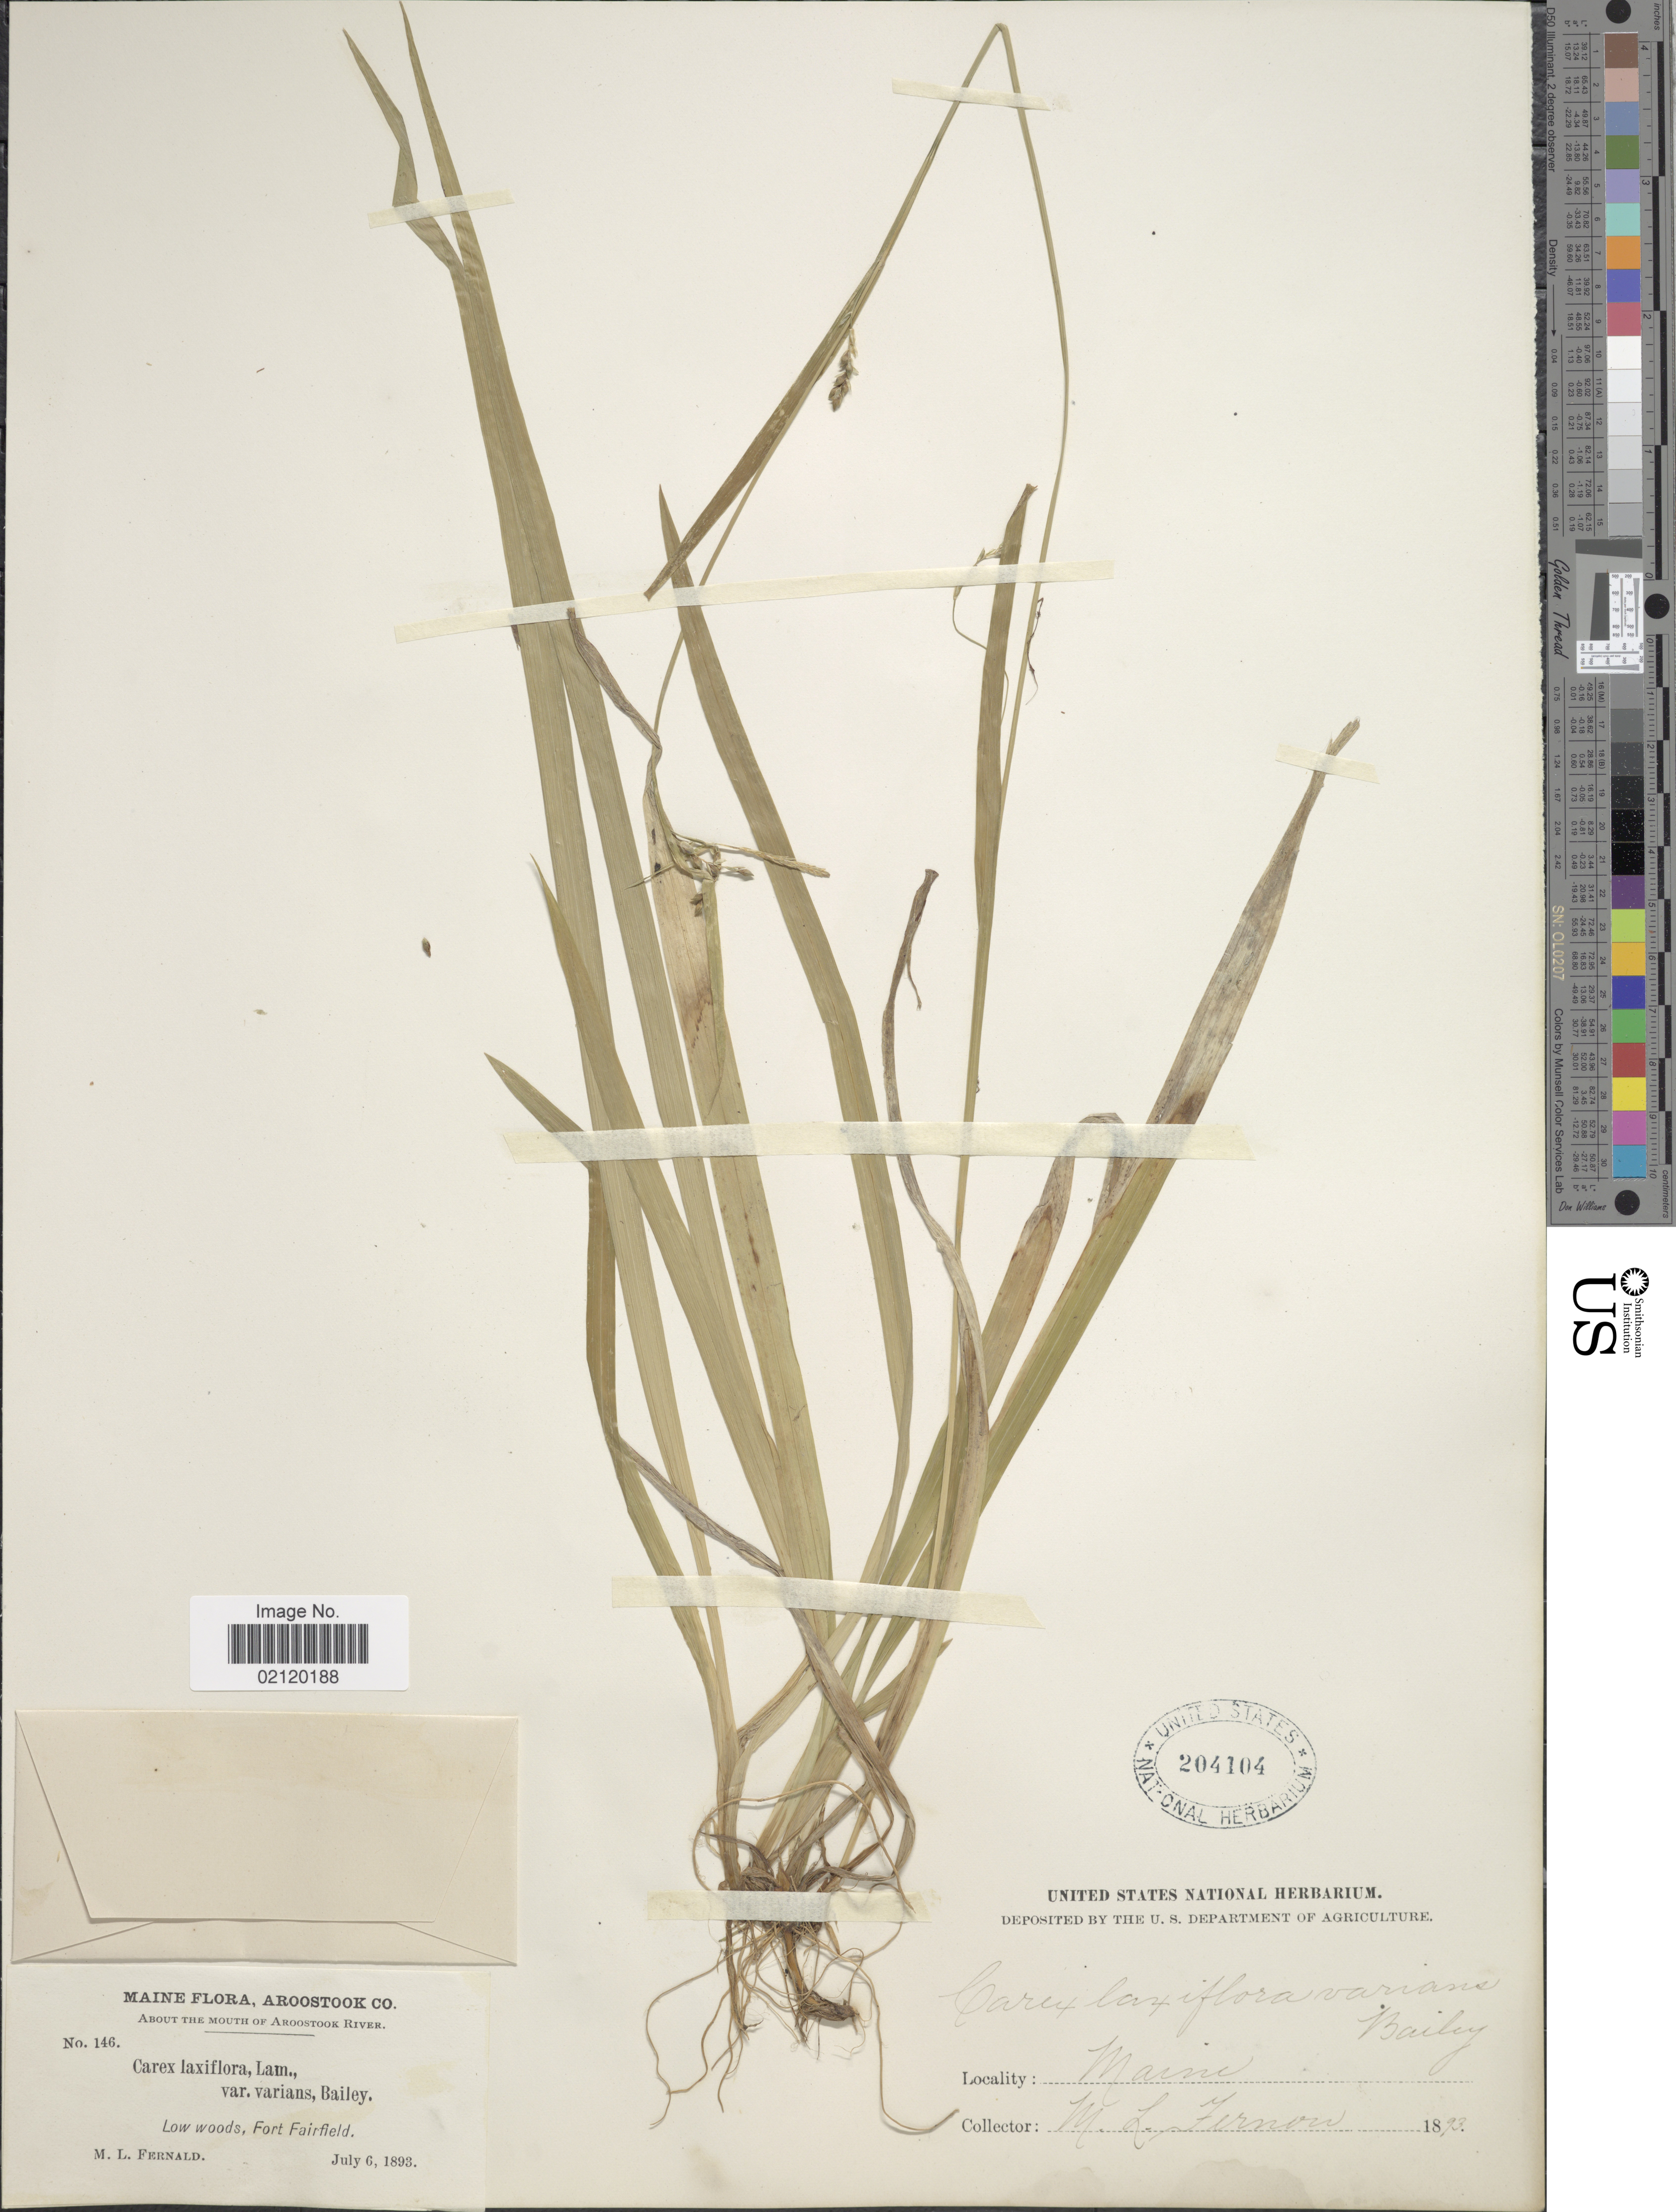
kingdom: Plantae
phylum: Tracheophyta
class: Liliopsida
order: Poales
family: Cyperaceae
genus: Carex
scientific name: Carex laxiflora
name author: Lam.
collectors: M. L. Fernald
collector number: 146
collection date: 1893-07-06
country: United States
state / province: Maine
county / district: Aroostook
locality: About the mouth of Aroostook River. Low woods, Fort Fairfield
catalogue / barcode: US 204104